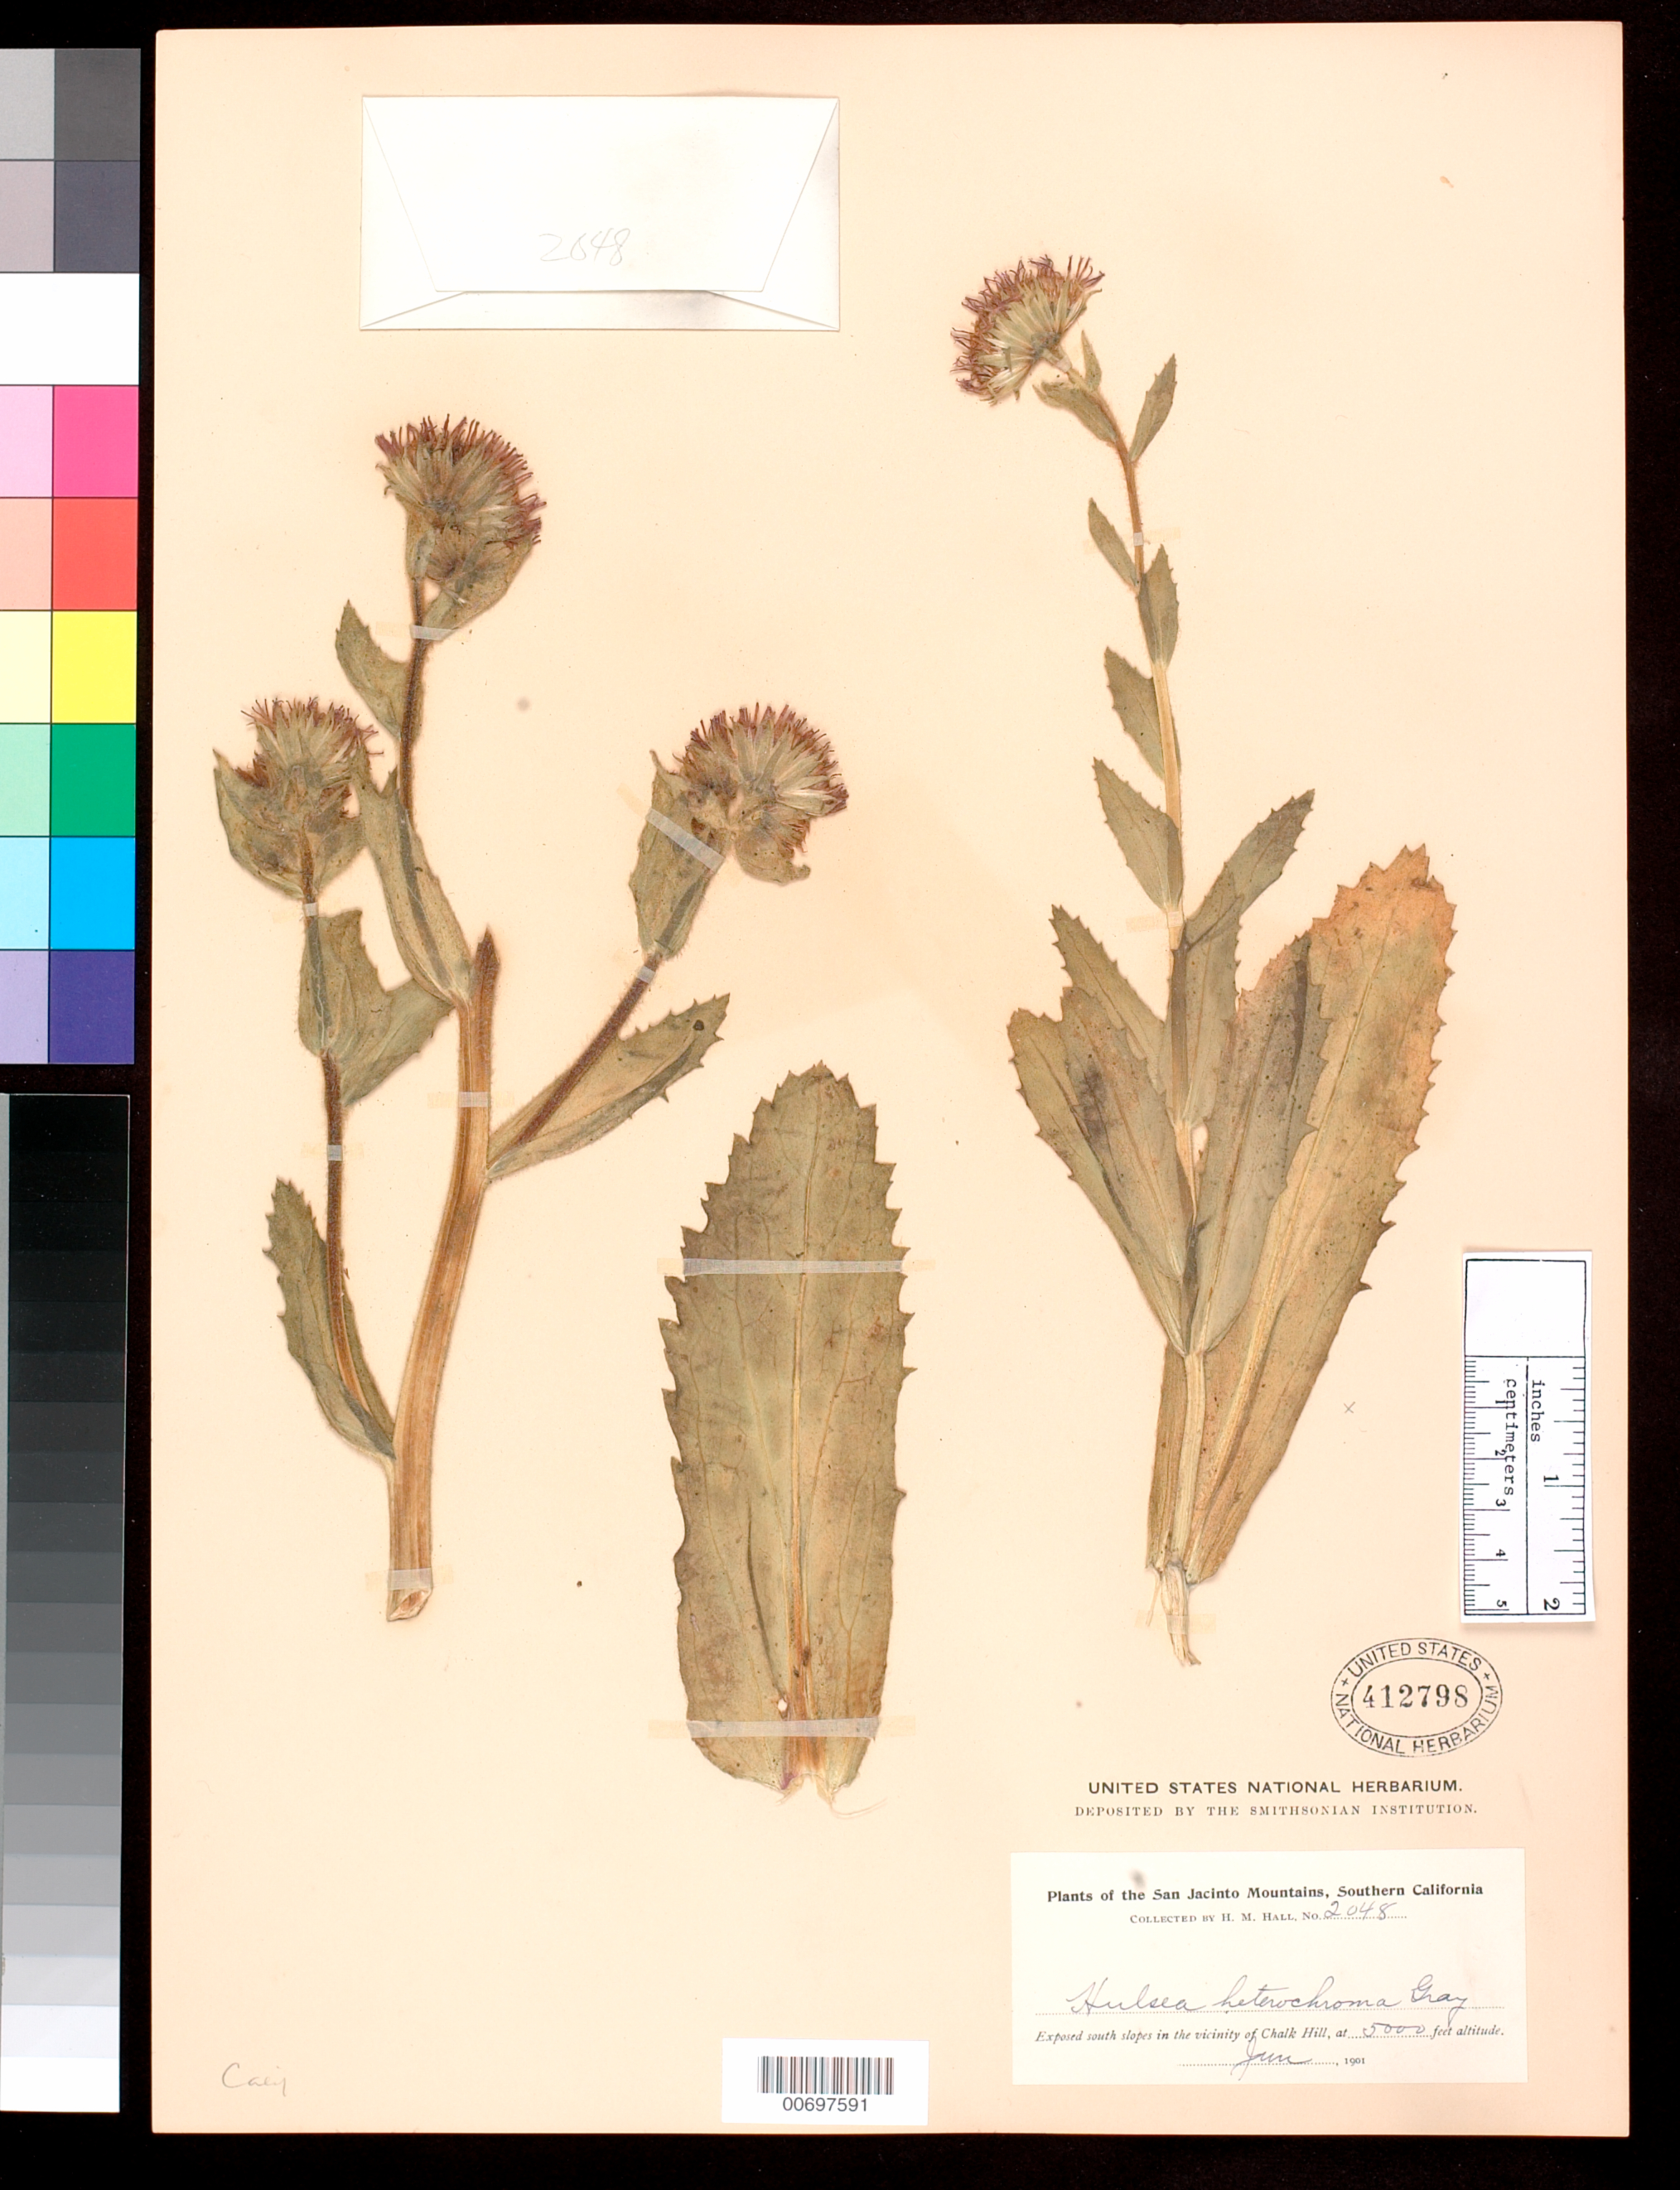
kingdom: Plantae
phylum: Tracheophyta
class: Magnoliopsida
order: Asterales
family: Asteraceae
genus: Hulsea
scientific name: Hulsea heterochroma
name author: A. Gray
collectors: H. M. Hall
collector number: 2048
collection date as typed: Jun 1901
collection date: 1901-06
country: United States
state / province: California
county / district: Riverside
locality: San Jacinto Mts., in the vicinity of Chalk Hill.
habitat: Exposed south slopes.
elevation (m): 1524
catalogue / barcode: US 412798